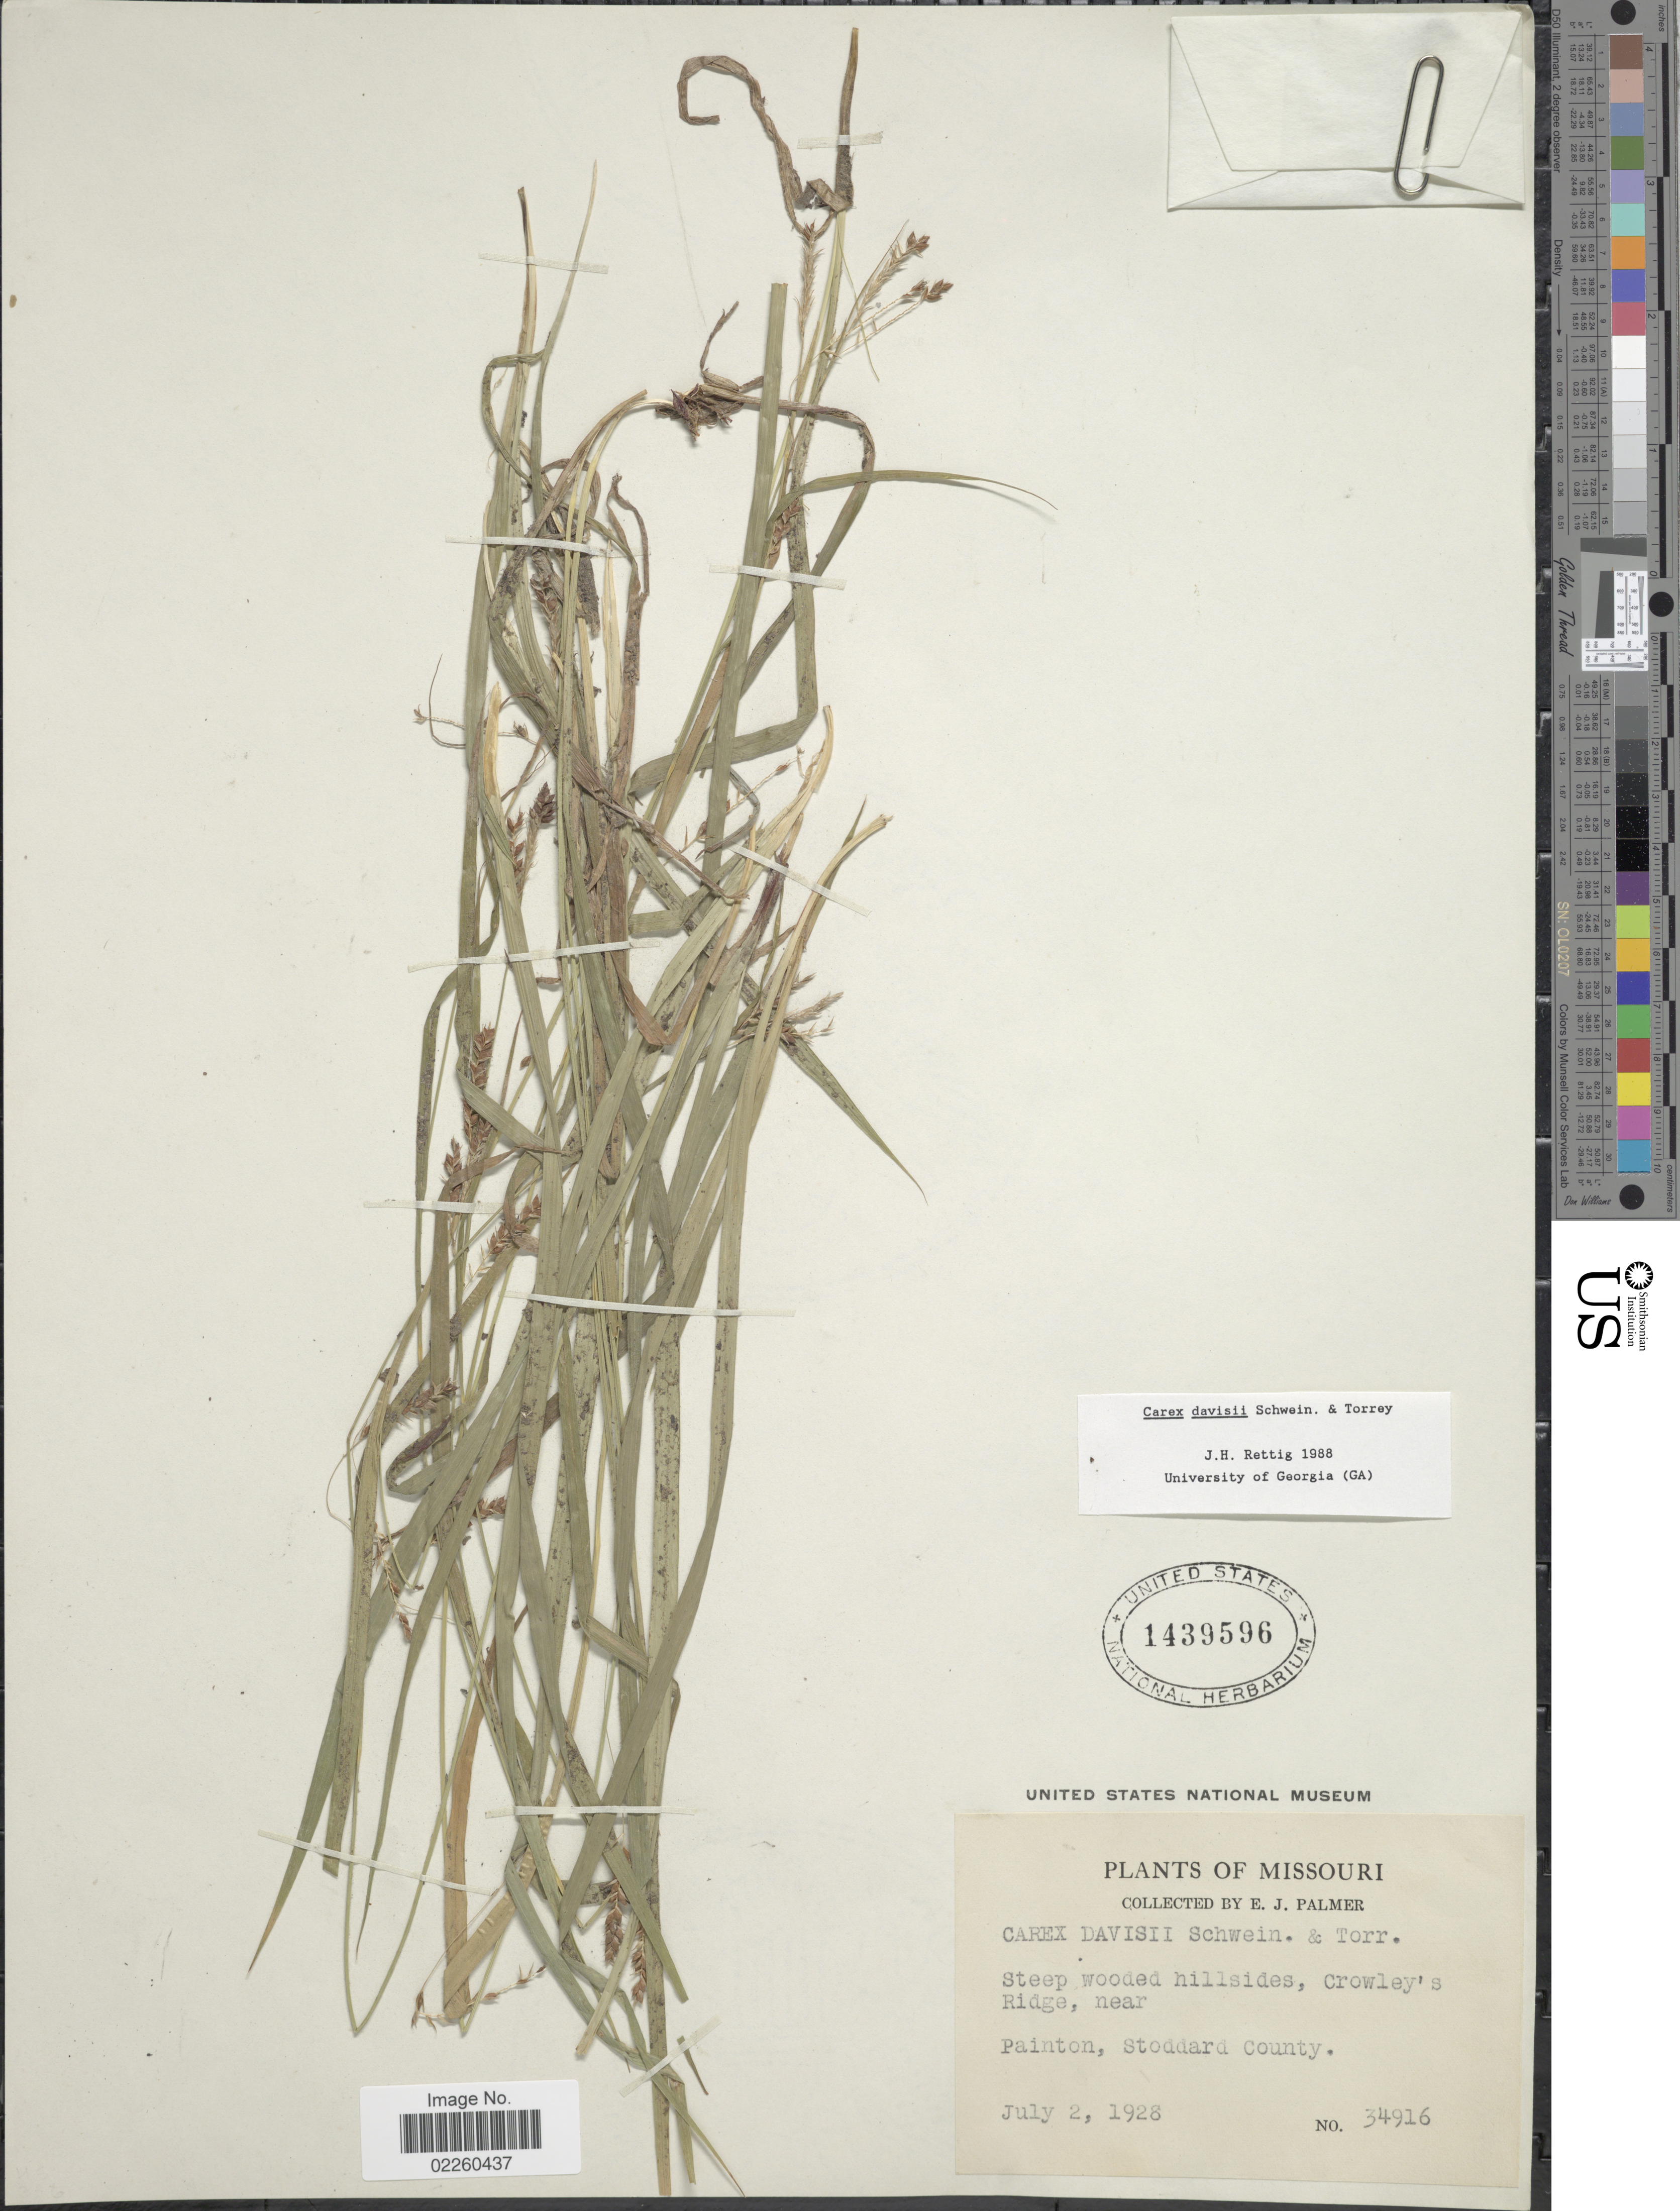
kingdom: Plantae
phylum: Tracheophyta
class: Liliopsida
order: Poales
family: Cyperaceae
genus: Carex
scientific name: Carex davisii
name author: Schwein. & Torr.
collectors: E. J. Palmer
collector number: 34916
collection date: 1928-07-02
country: United States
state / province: Missouri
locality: Steep wooded hillsides, Crowley's Ridge, near Painton, Stoddard County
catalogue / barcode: US 1439596